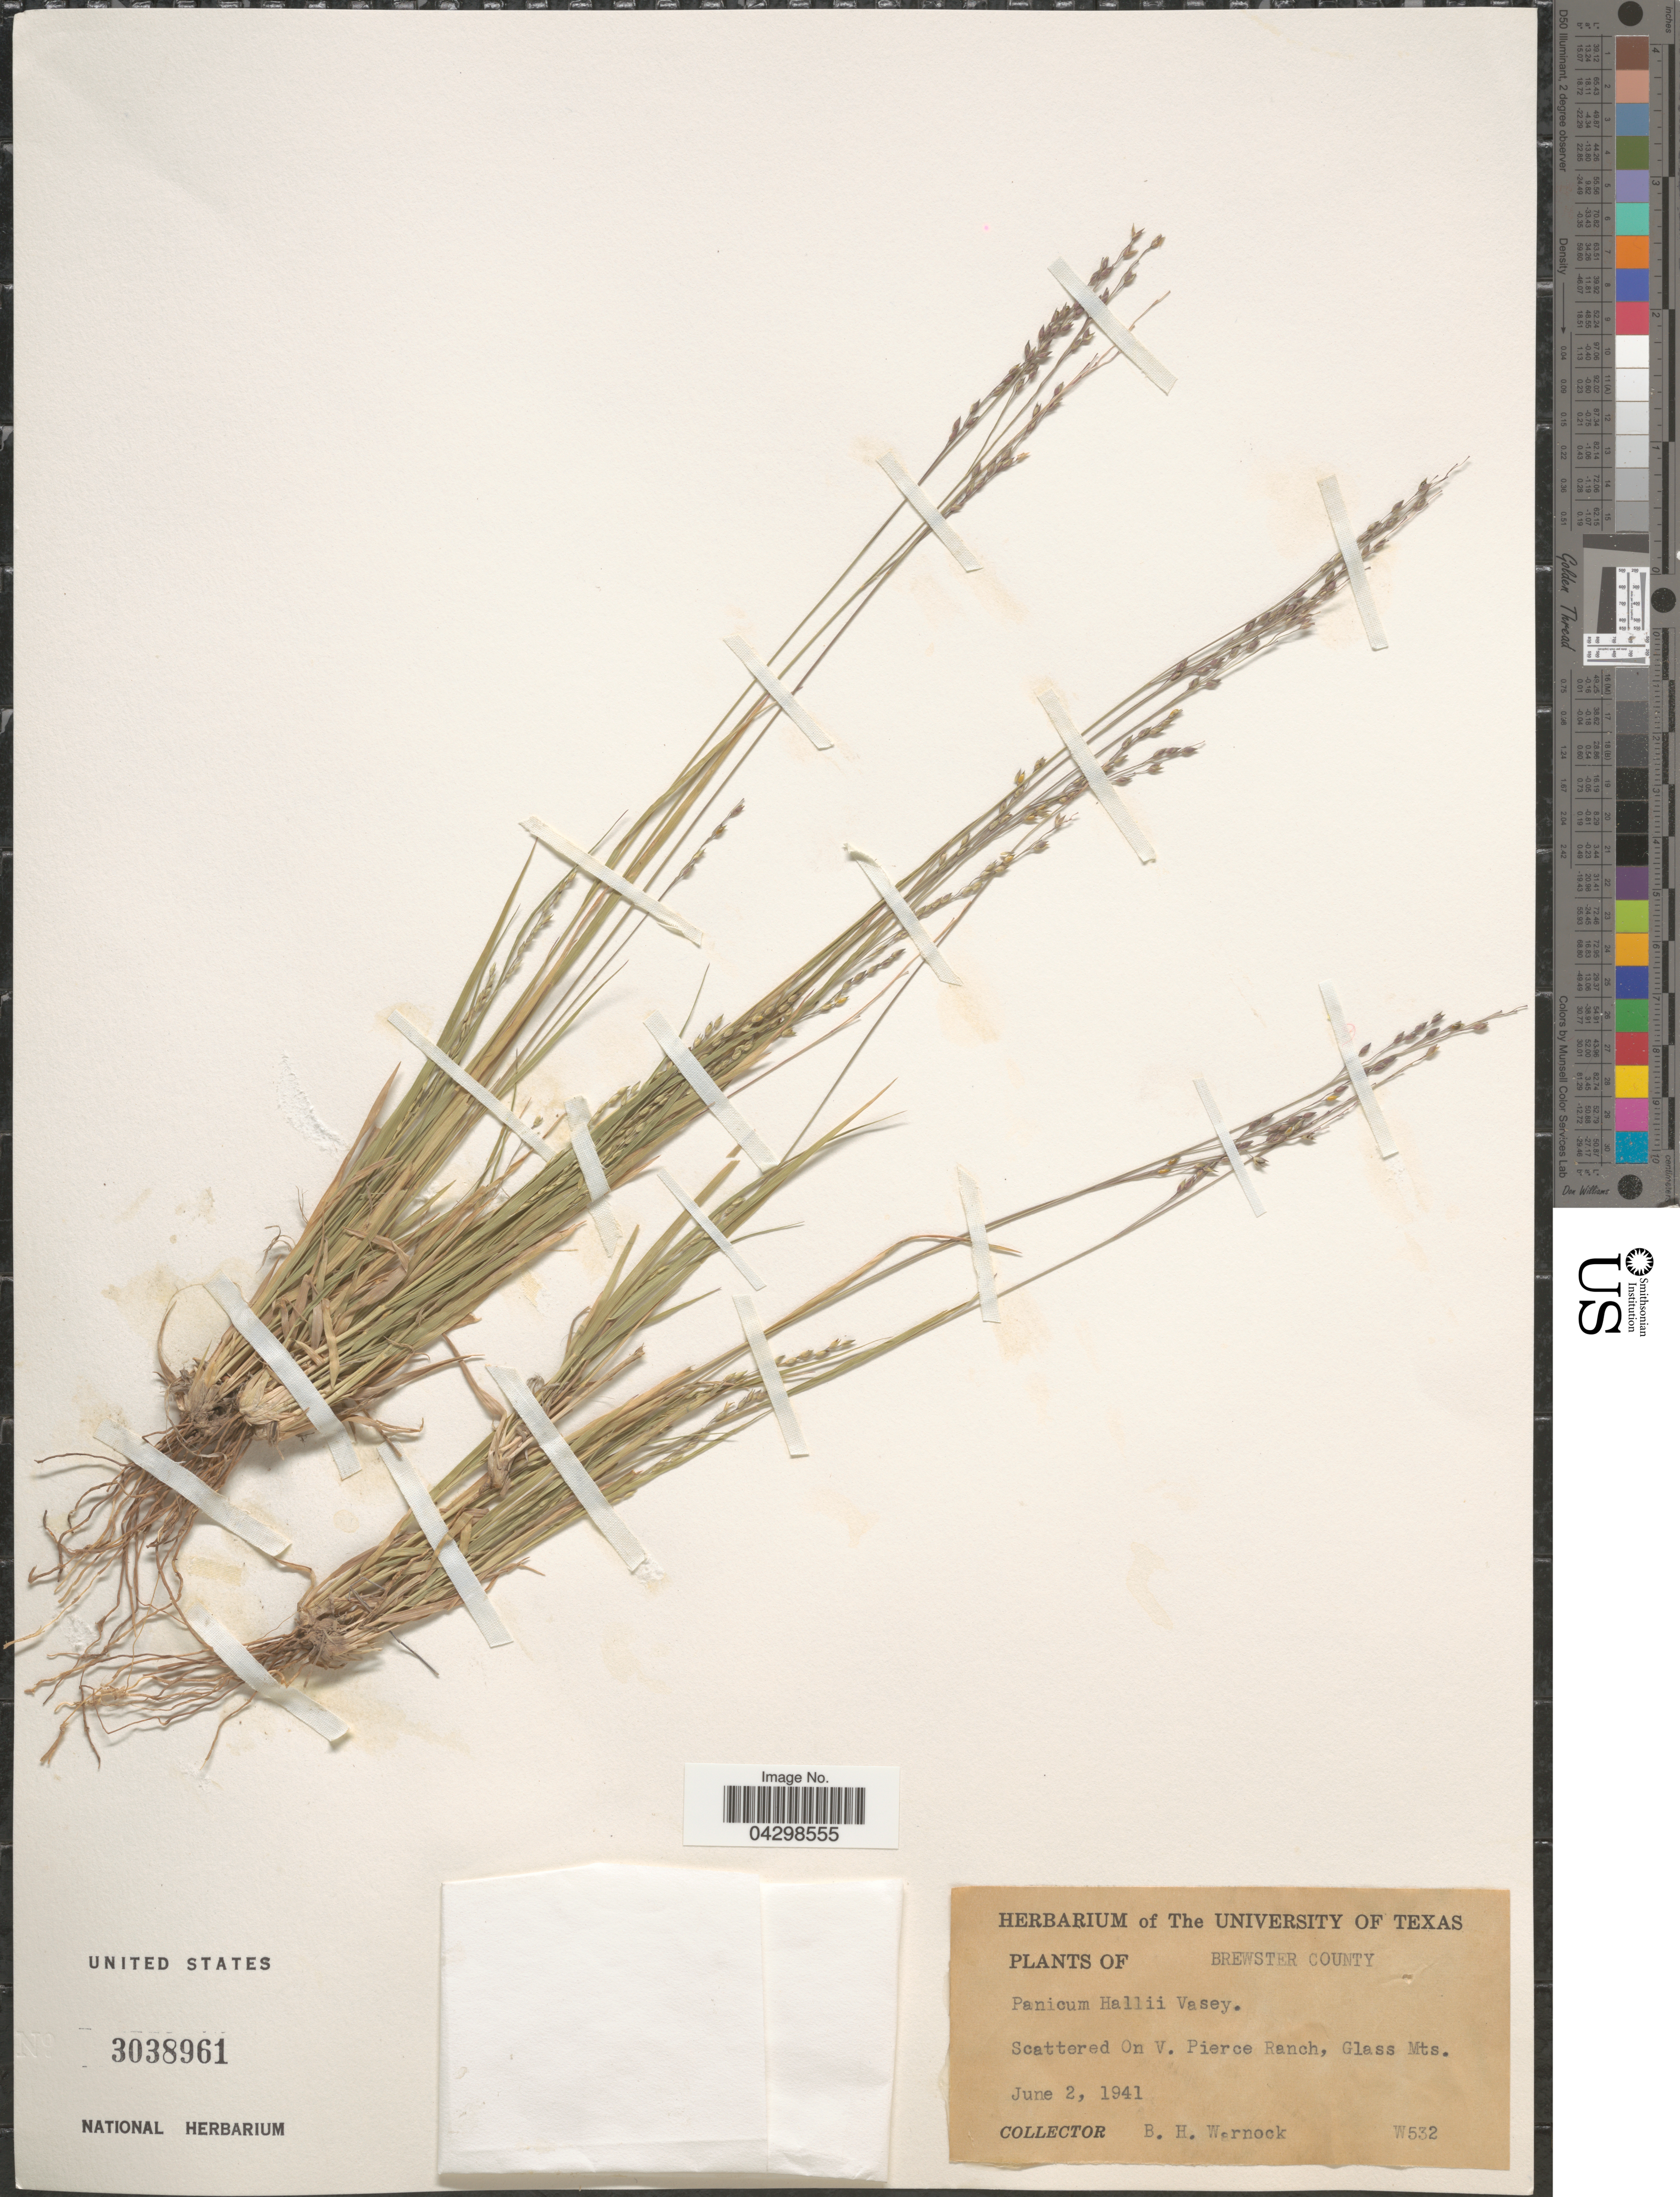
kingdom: Plantae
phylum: Tracheophyta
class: Liliopsida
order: Poales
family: Poaceae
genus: Panicum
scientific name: Panicum hallii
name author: Vasey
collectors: B. H. Warnock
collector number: W532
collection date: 1941-06-02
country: United States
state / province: Texas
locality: Brewster County. Scattered On V. Pierce Ranch, Glass Mts.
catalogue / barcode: US 3038961